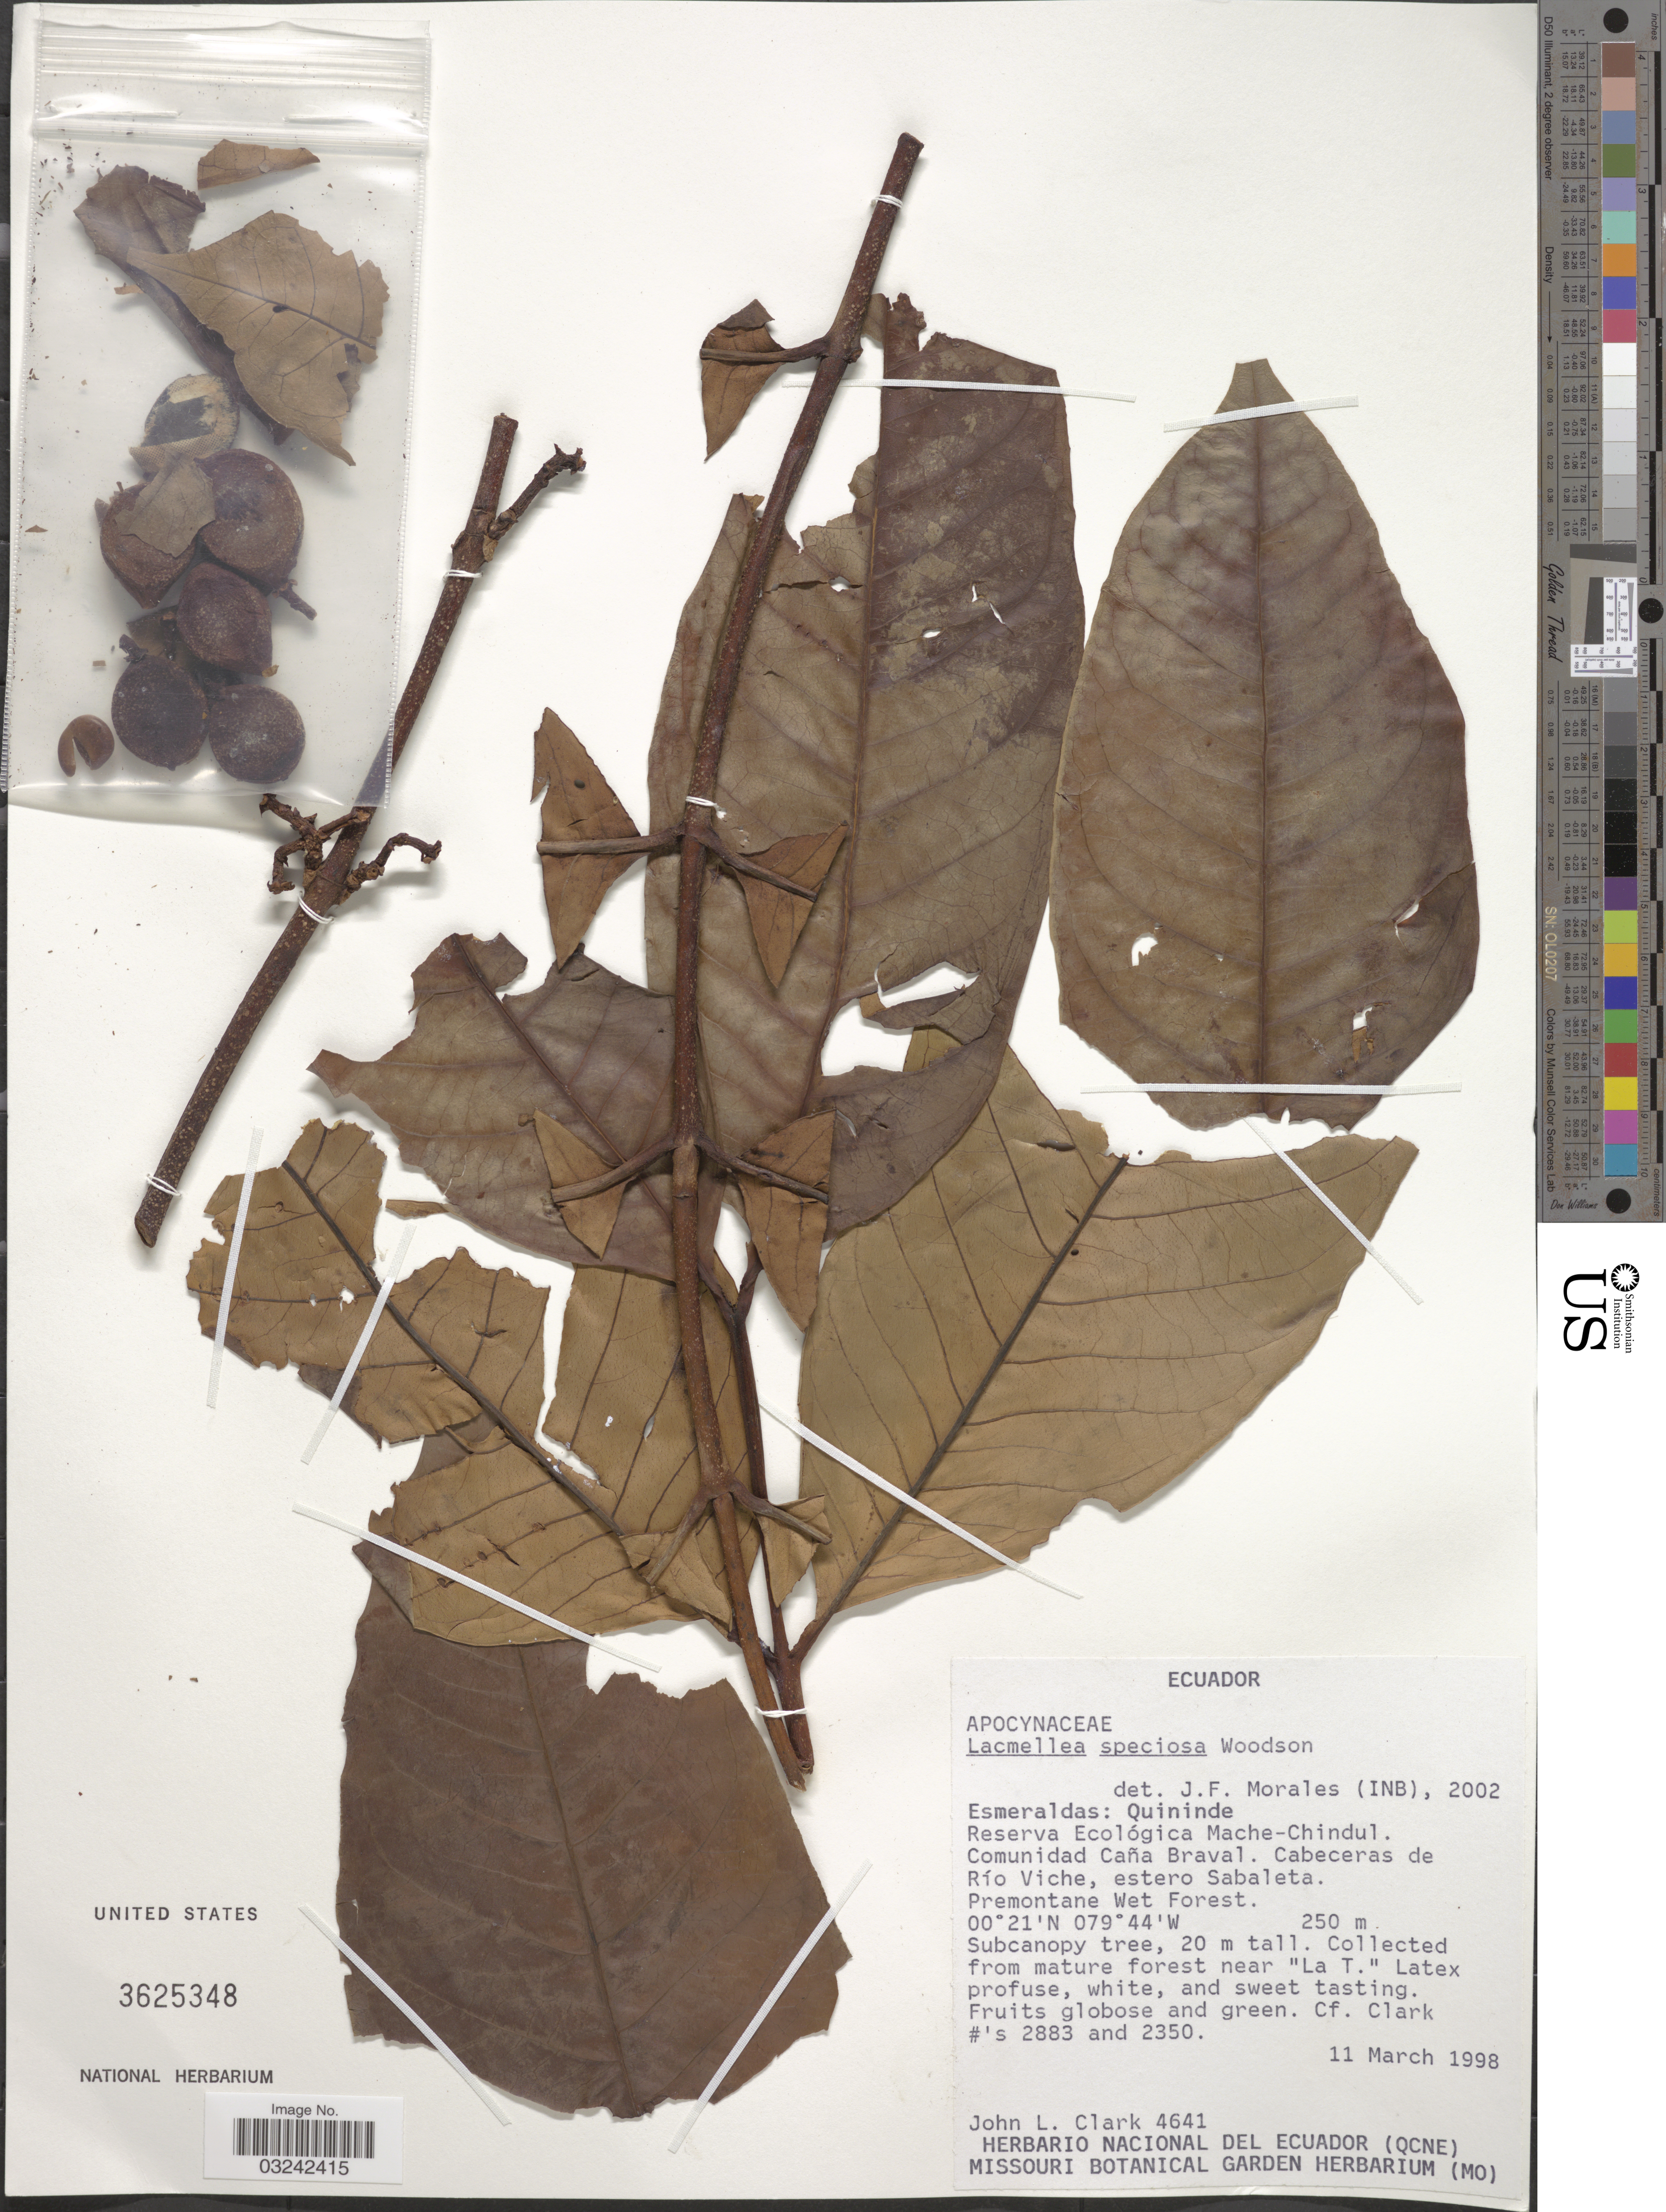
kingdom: Plantae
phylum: Tracheophyta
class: Magnoliopsida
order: Gentianales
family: Apocynaceae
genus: Lacmellea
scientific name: Lacmellea speciosa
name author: Woodson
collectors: J. L. Clark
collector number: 4641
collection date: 1998-03-11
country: Ecuador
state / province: Esmeraldas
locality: Quininde. Reserva Ecológica Mache-Chindul. Comunidad Caña Braval. Cabeceras de Río Viche, estero Sabaleta.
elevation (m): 250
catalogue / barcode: US 3625348